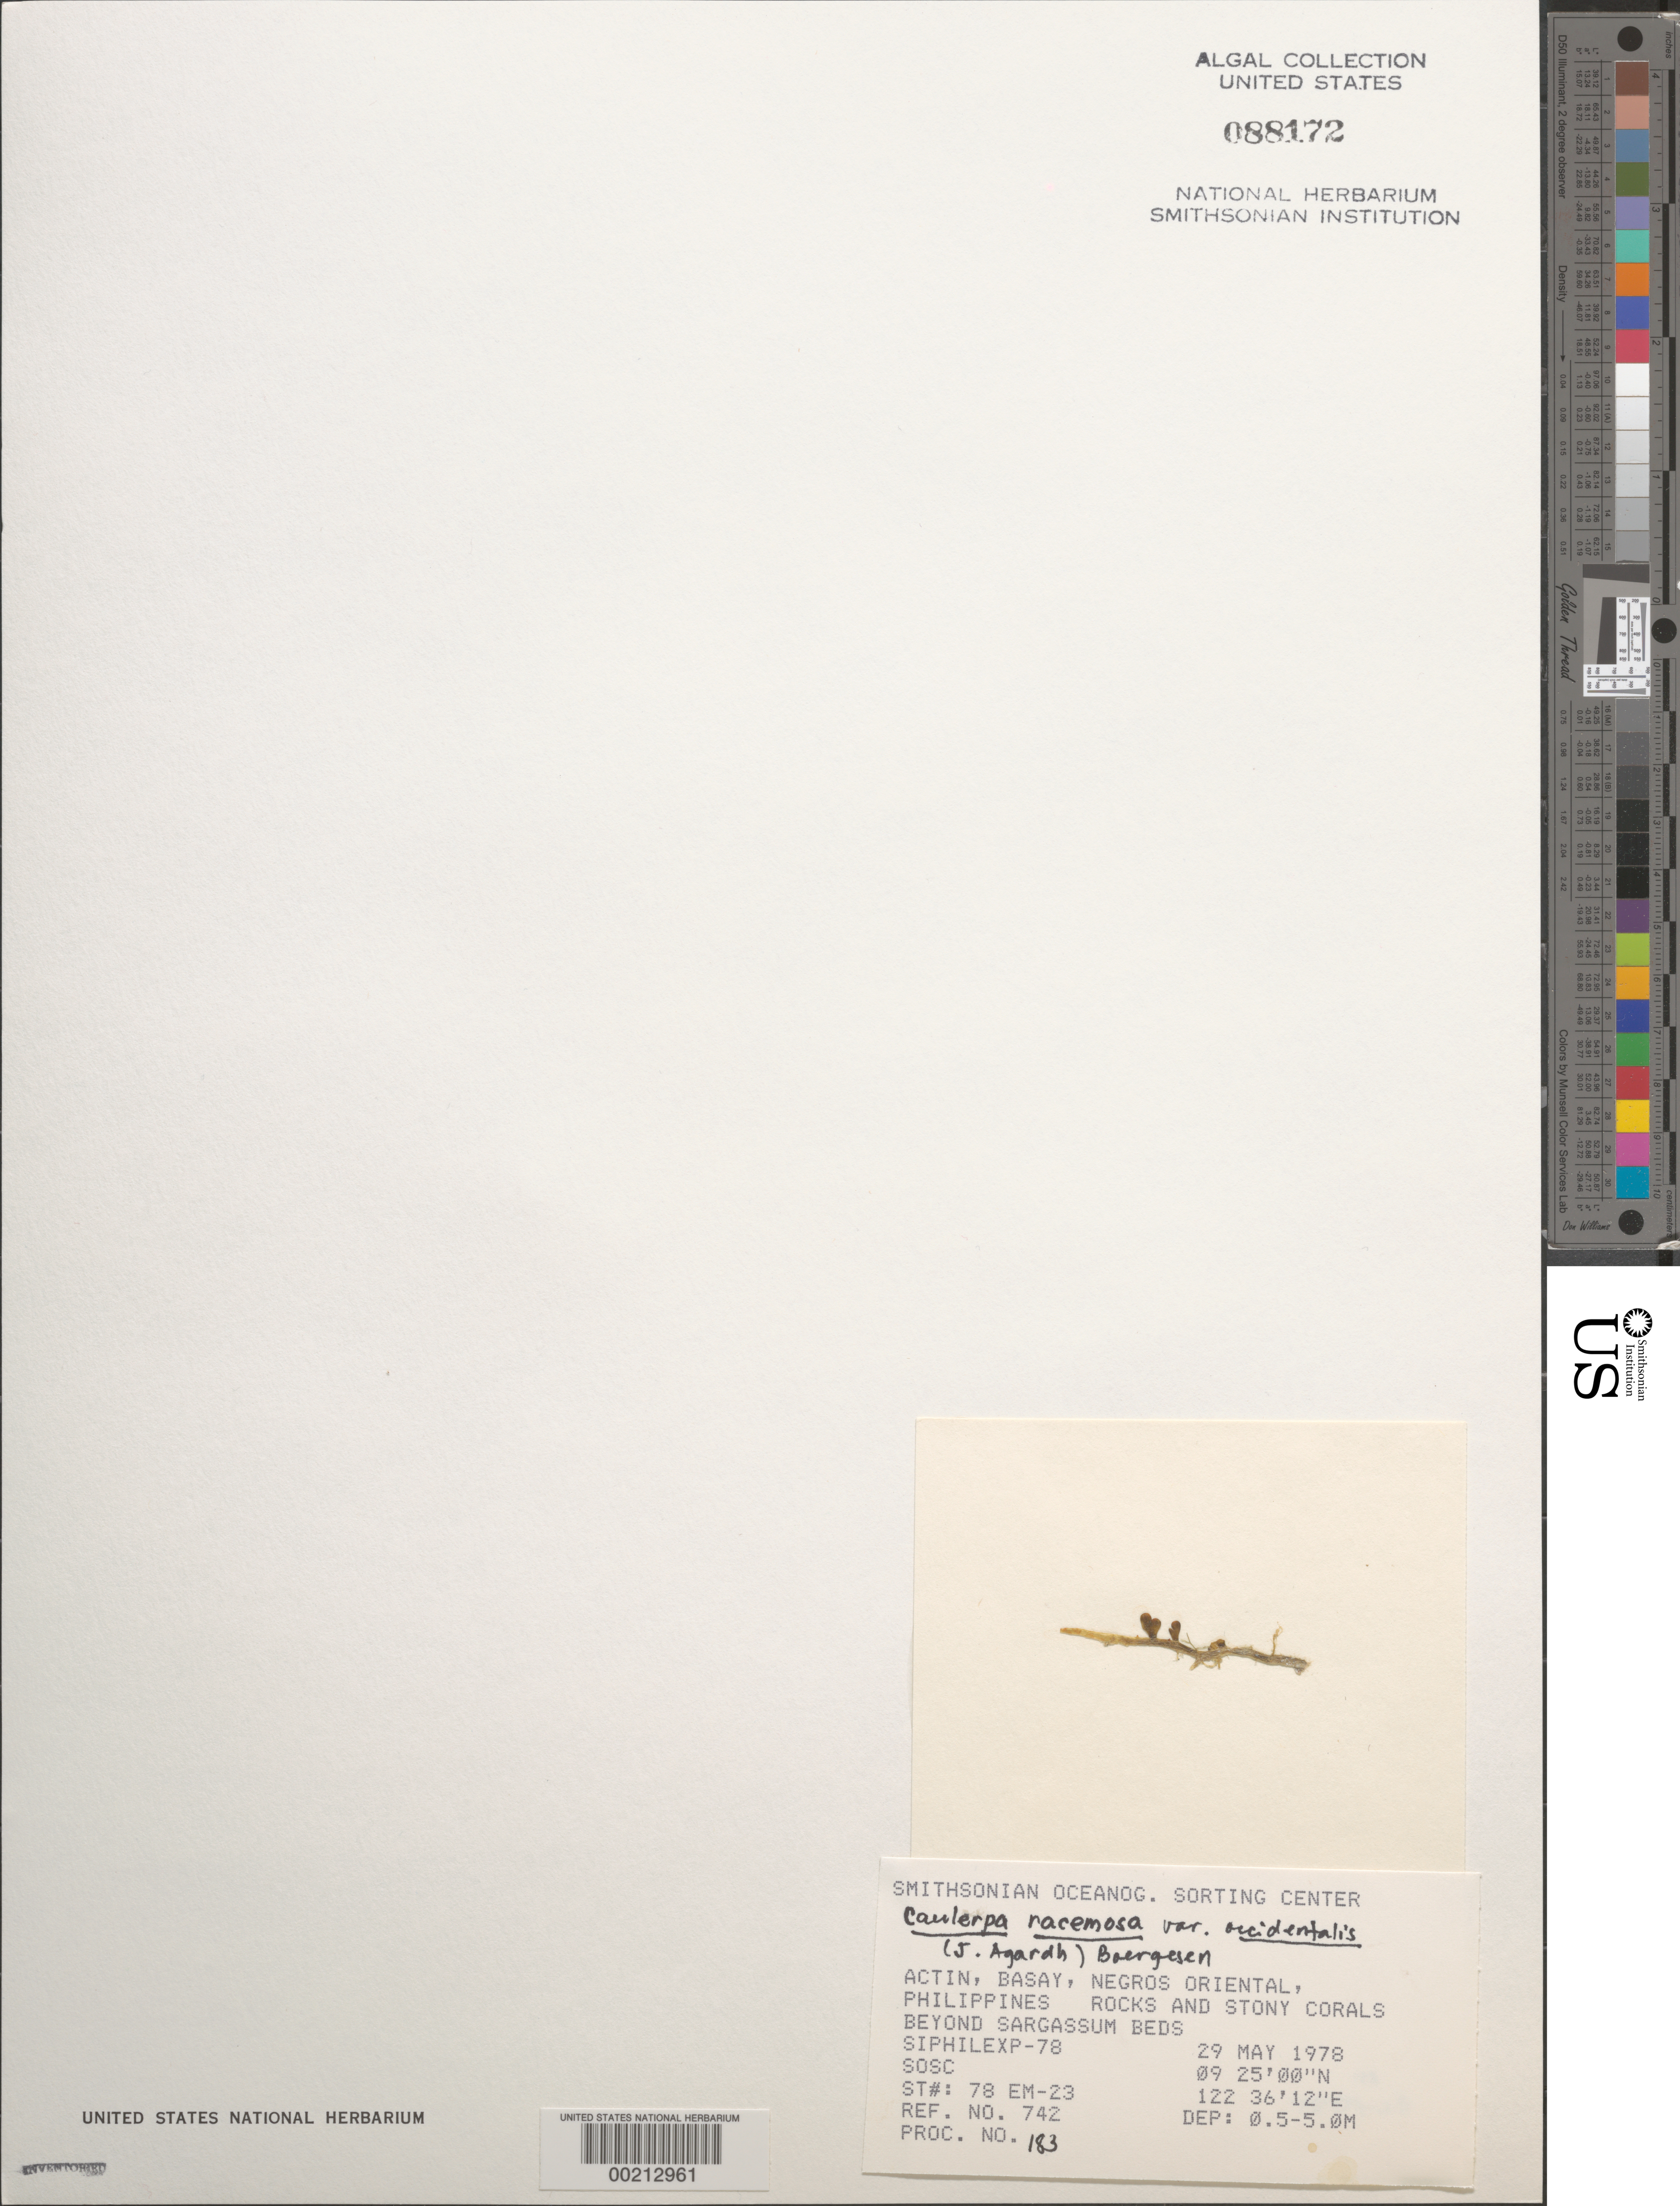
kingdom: Plantae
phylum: Chlorophyta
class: Ulvophyceae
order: Bryopsidales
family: Caulerpaceae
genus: Caulerpa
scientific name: Caulerpa racemosa var. occidentalis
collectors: SOSC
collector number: Station 78 Em-23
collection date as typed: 29 May 1978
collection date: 1978-05-29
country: Philippines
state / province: Central Visayas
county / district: Negros Oriental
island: Negros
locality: Actin, Basay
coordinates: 09 25'00"N, 122 36'12"E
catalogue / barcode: US 88172